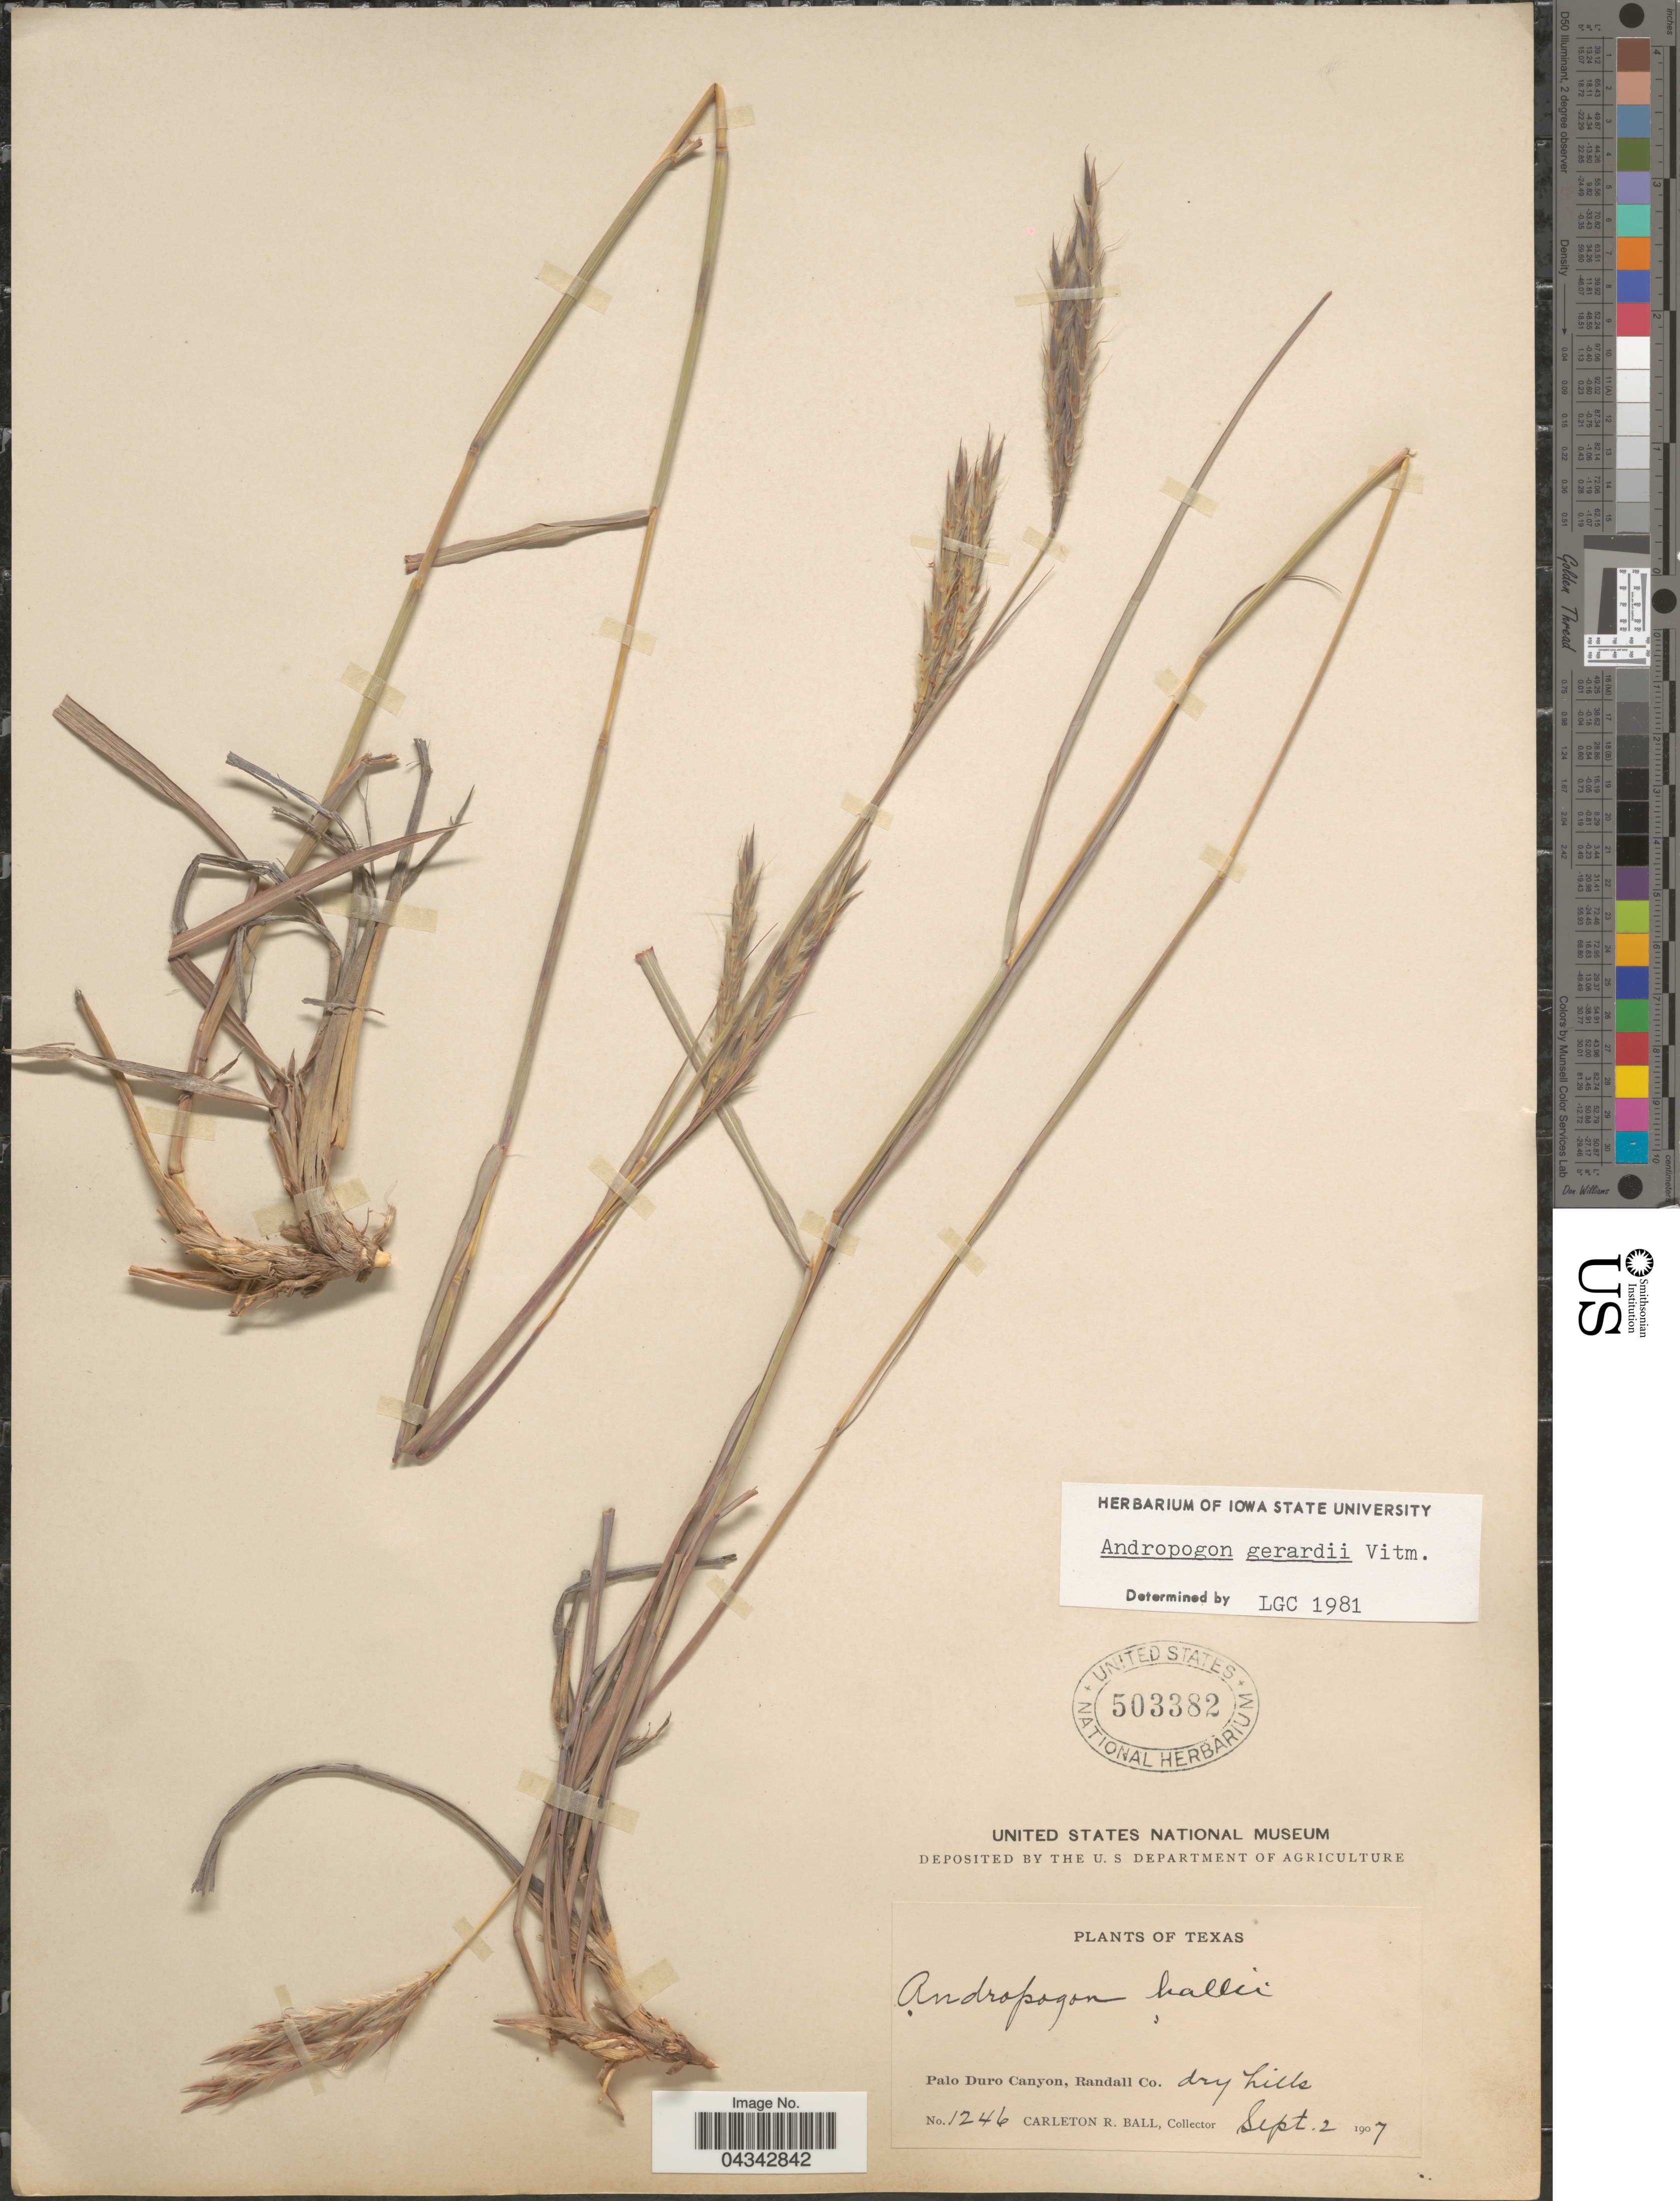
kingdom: Plantae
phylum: Tracheophyta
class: Liliopsida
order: Poales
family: Poaceae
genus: Andropogon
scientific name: Andropogon gerardii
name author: Vitman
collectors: C. R. Ball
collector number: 1246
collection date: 1907-09-02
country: United States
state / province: Texas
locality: Palo Duro Canyon, Randall Co.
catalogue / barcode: US 503382